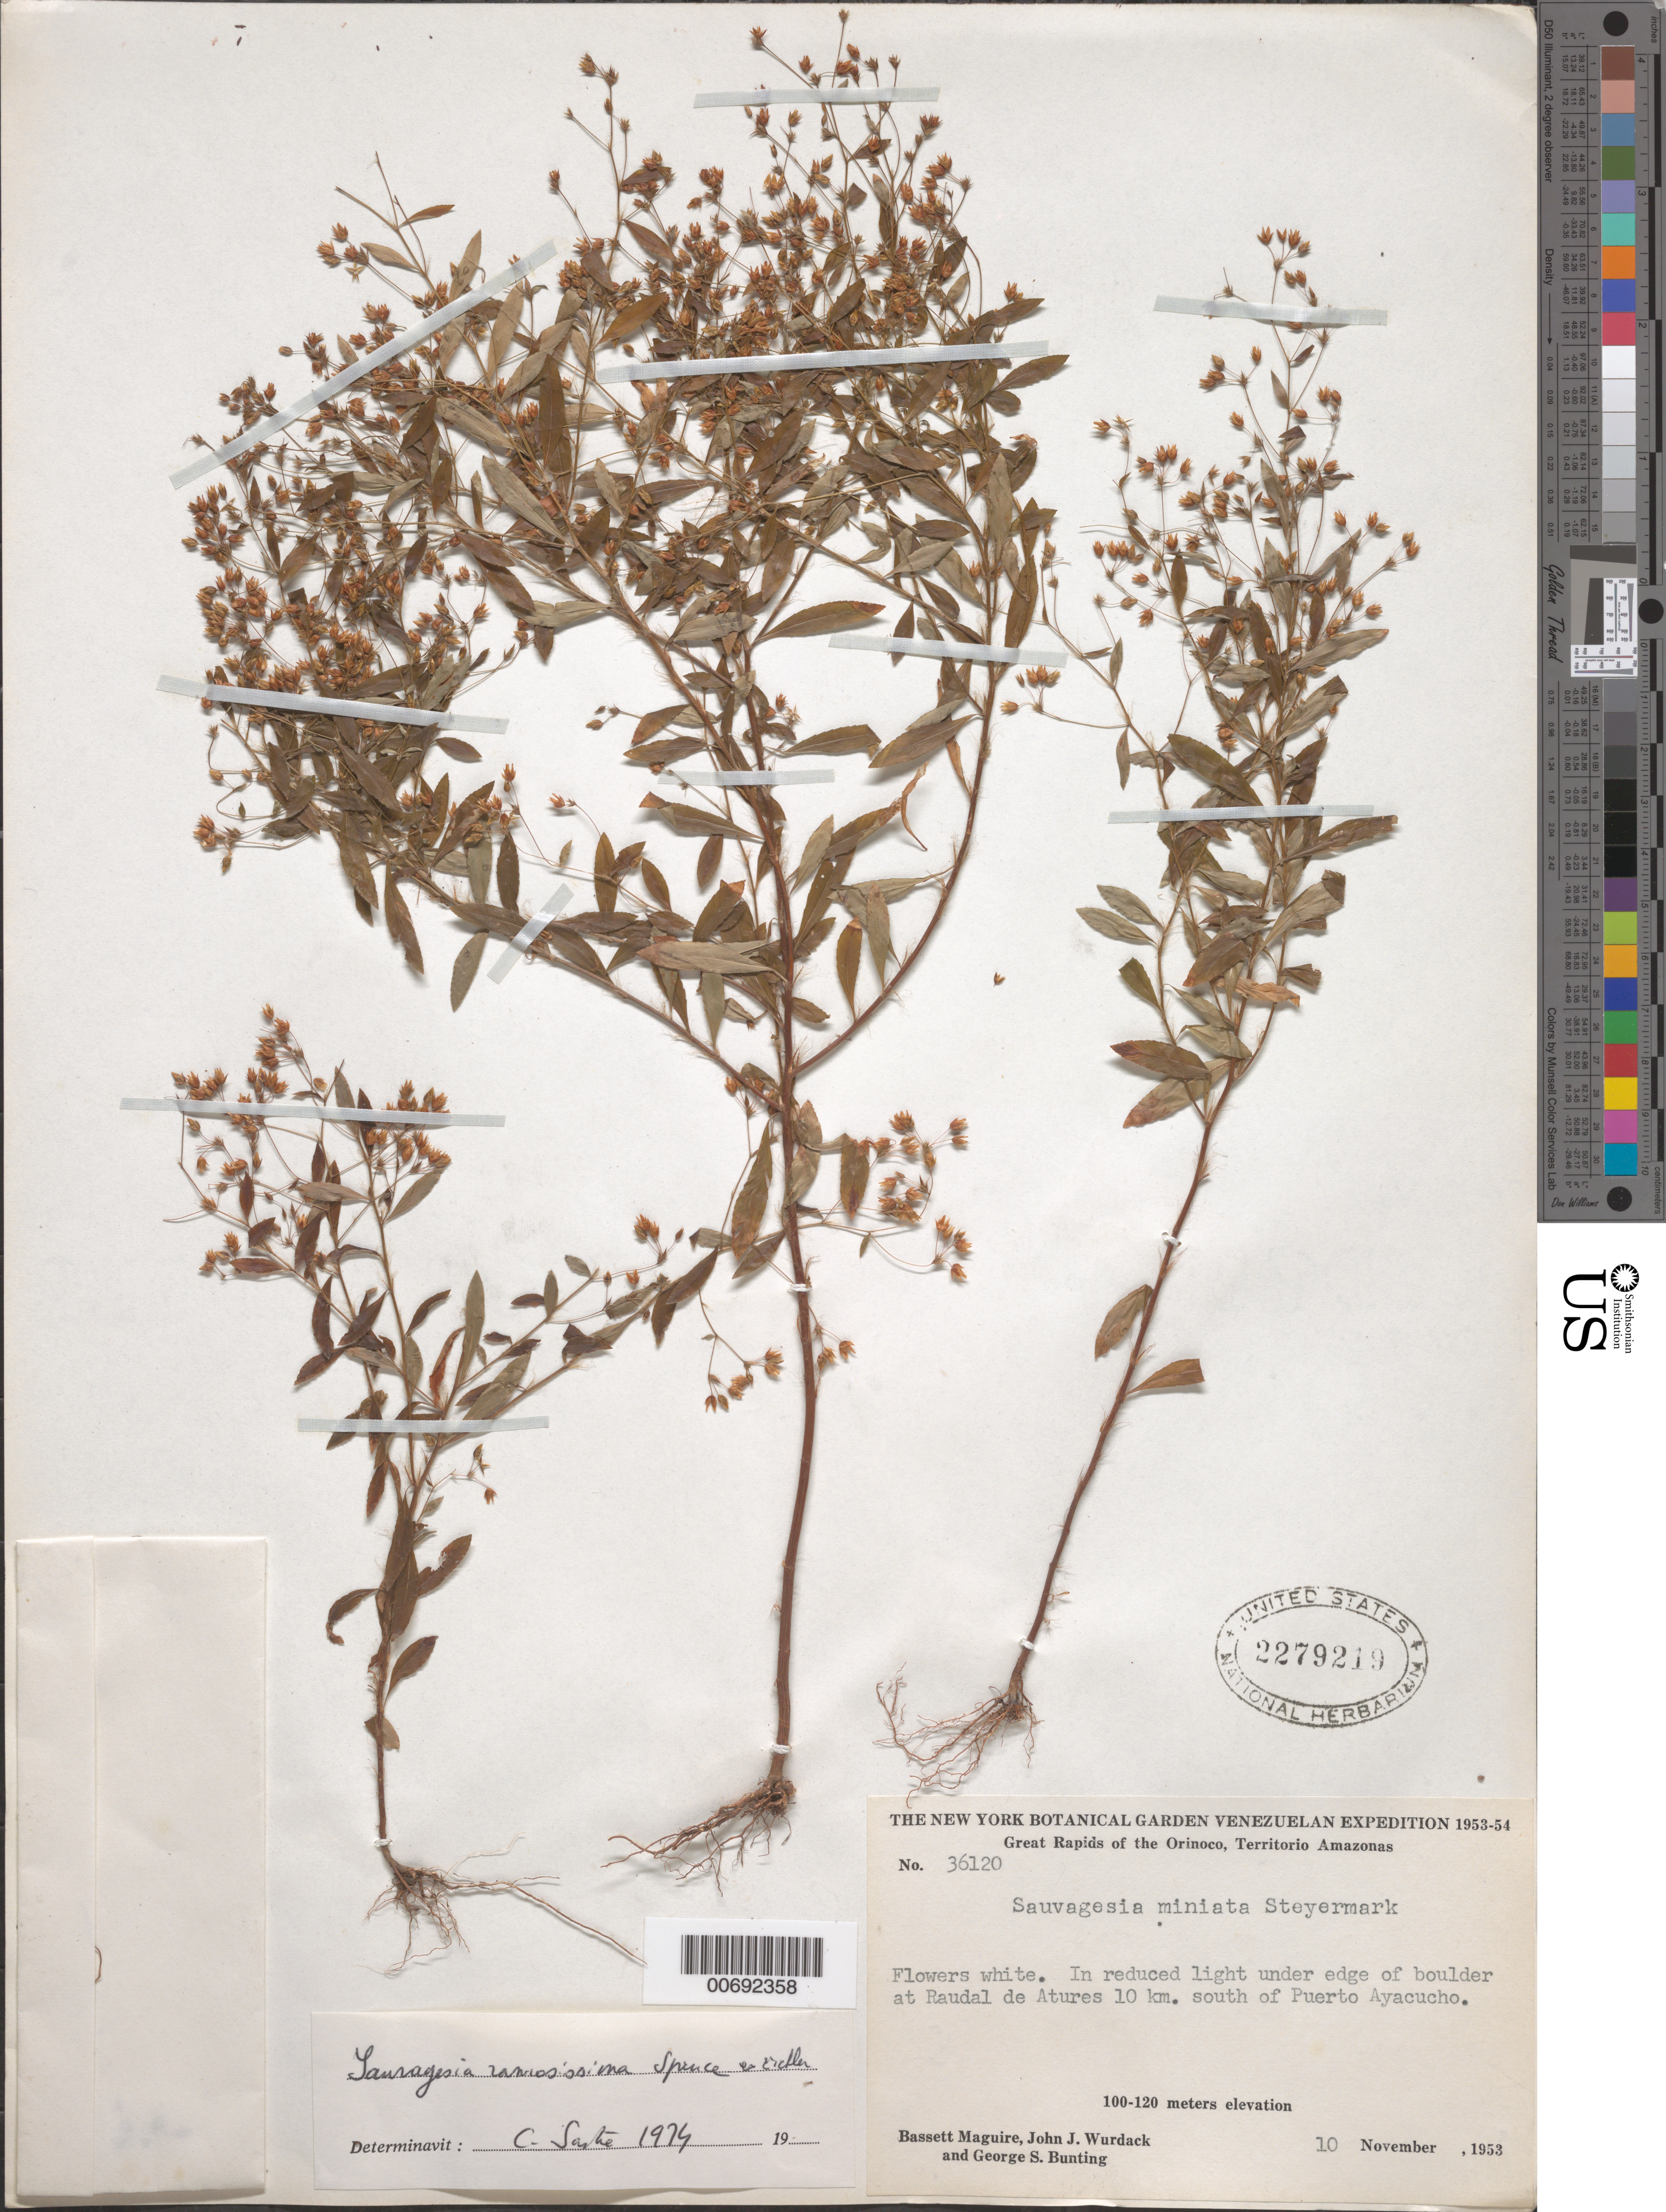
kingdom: Plantae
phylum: Tracheophyta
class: Magnoliopsida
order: Malpighiales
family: Ochnaceae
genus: Sauvagesia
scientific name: Sauvagesia ramosissima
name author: Spruce ex Eichler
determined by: Sastre, C. H. L.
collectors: B. Maguire, J. J. Wurdack & G. S. Bunting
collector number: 36120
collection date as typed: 10-Nov-53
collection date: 1953-11-10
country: Venezuela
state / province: Amazonas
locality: Raudal de Atures, 10 km S of Puerto Ayacucho, Orinoco River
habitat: Reduced light under edge of boulder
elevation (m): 100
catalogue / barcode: US 2279219